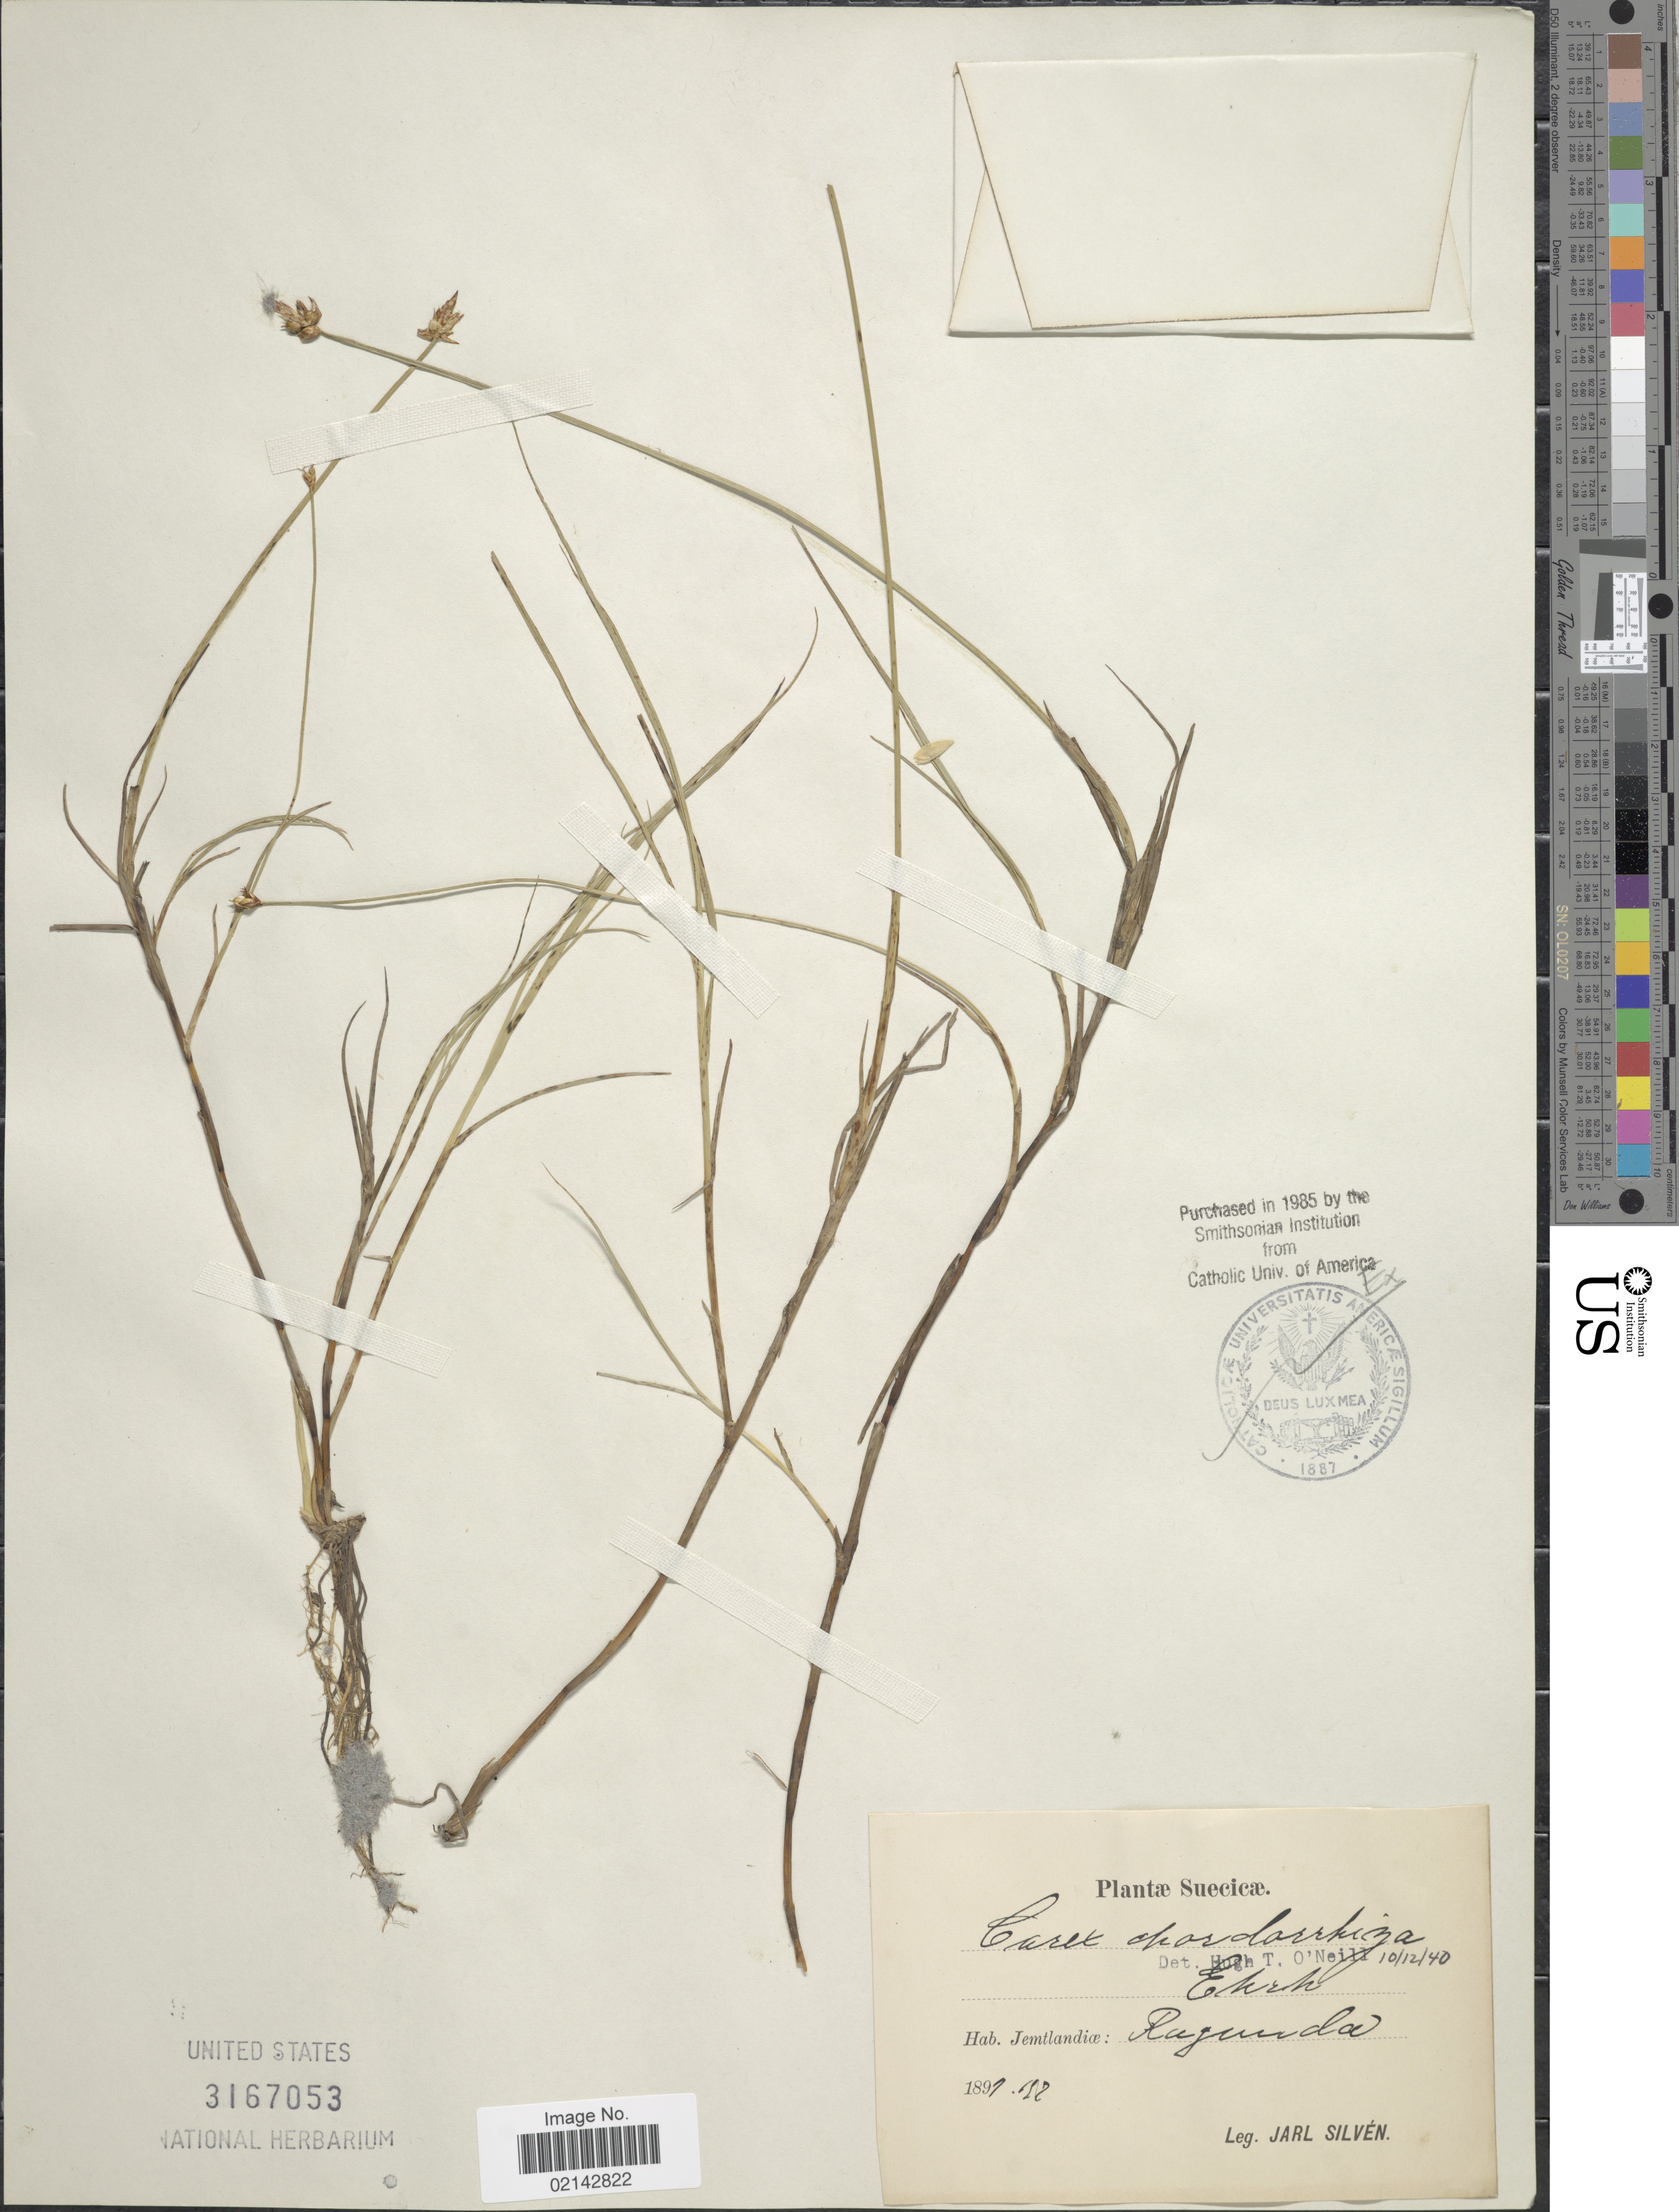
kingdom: Plantae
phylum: Tracheophyta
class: Liliopsida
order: Poales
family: Cyperaceae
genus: Carex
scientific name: Carex chordorrhiza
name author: L. f.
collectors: J. Silven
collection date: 1891-12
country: Sweden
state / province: Jämtland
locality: Jemtlandiae: Ragunda, Suecicae.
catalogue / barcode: US 3167053